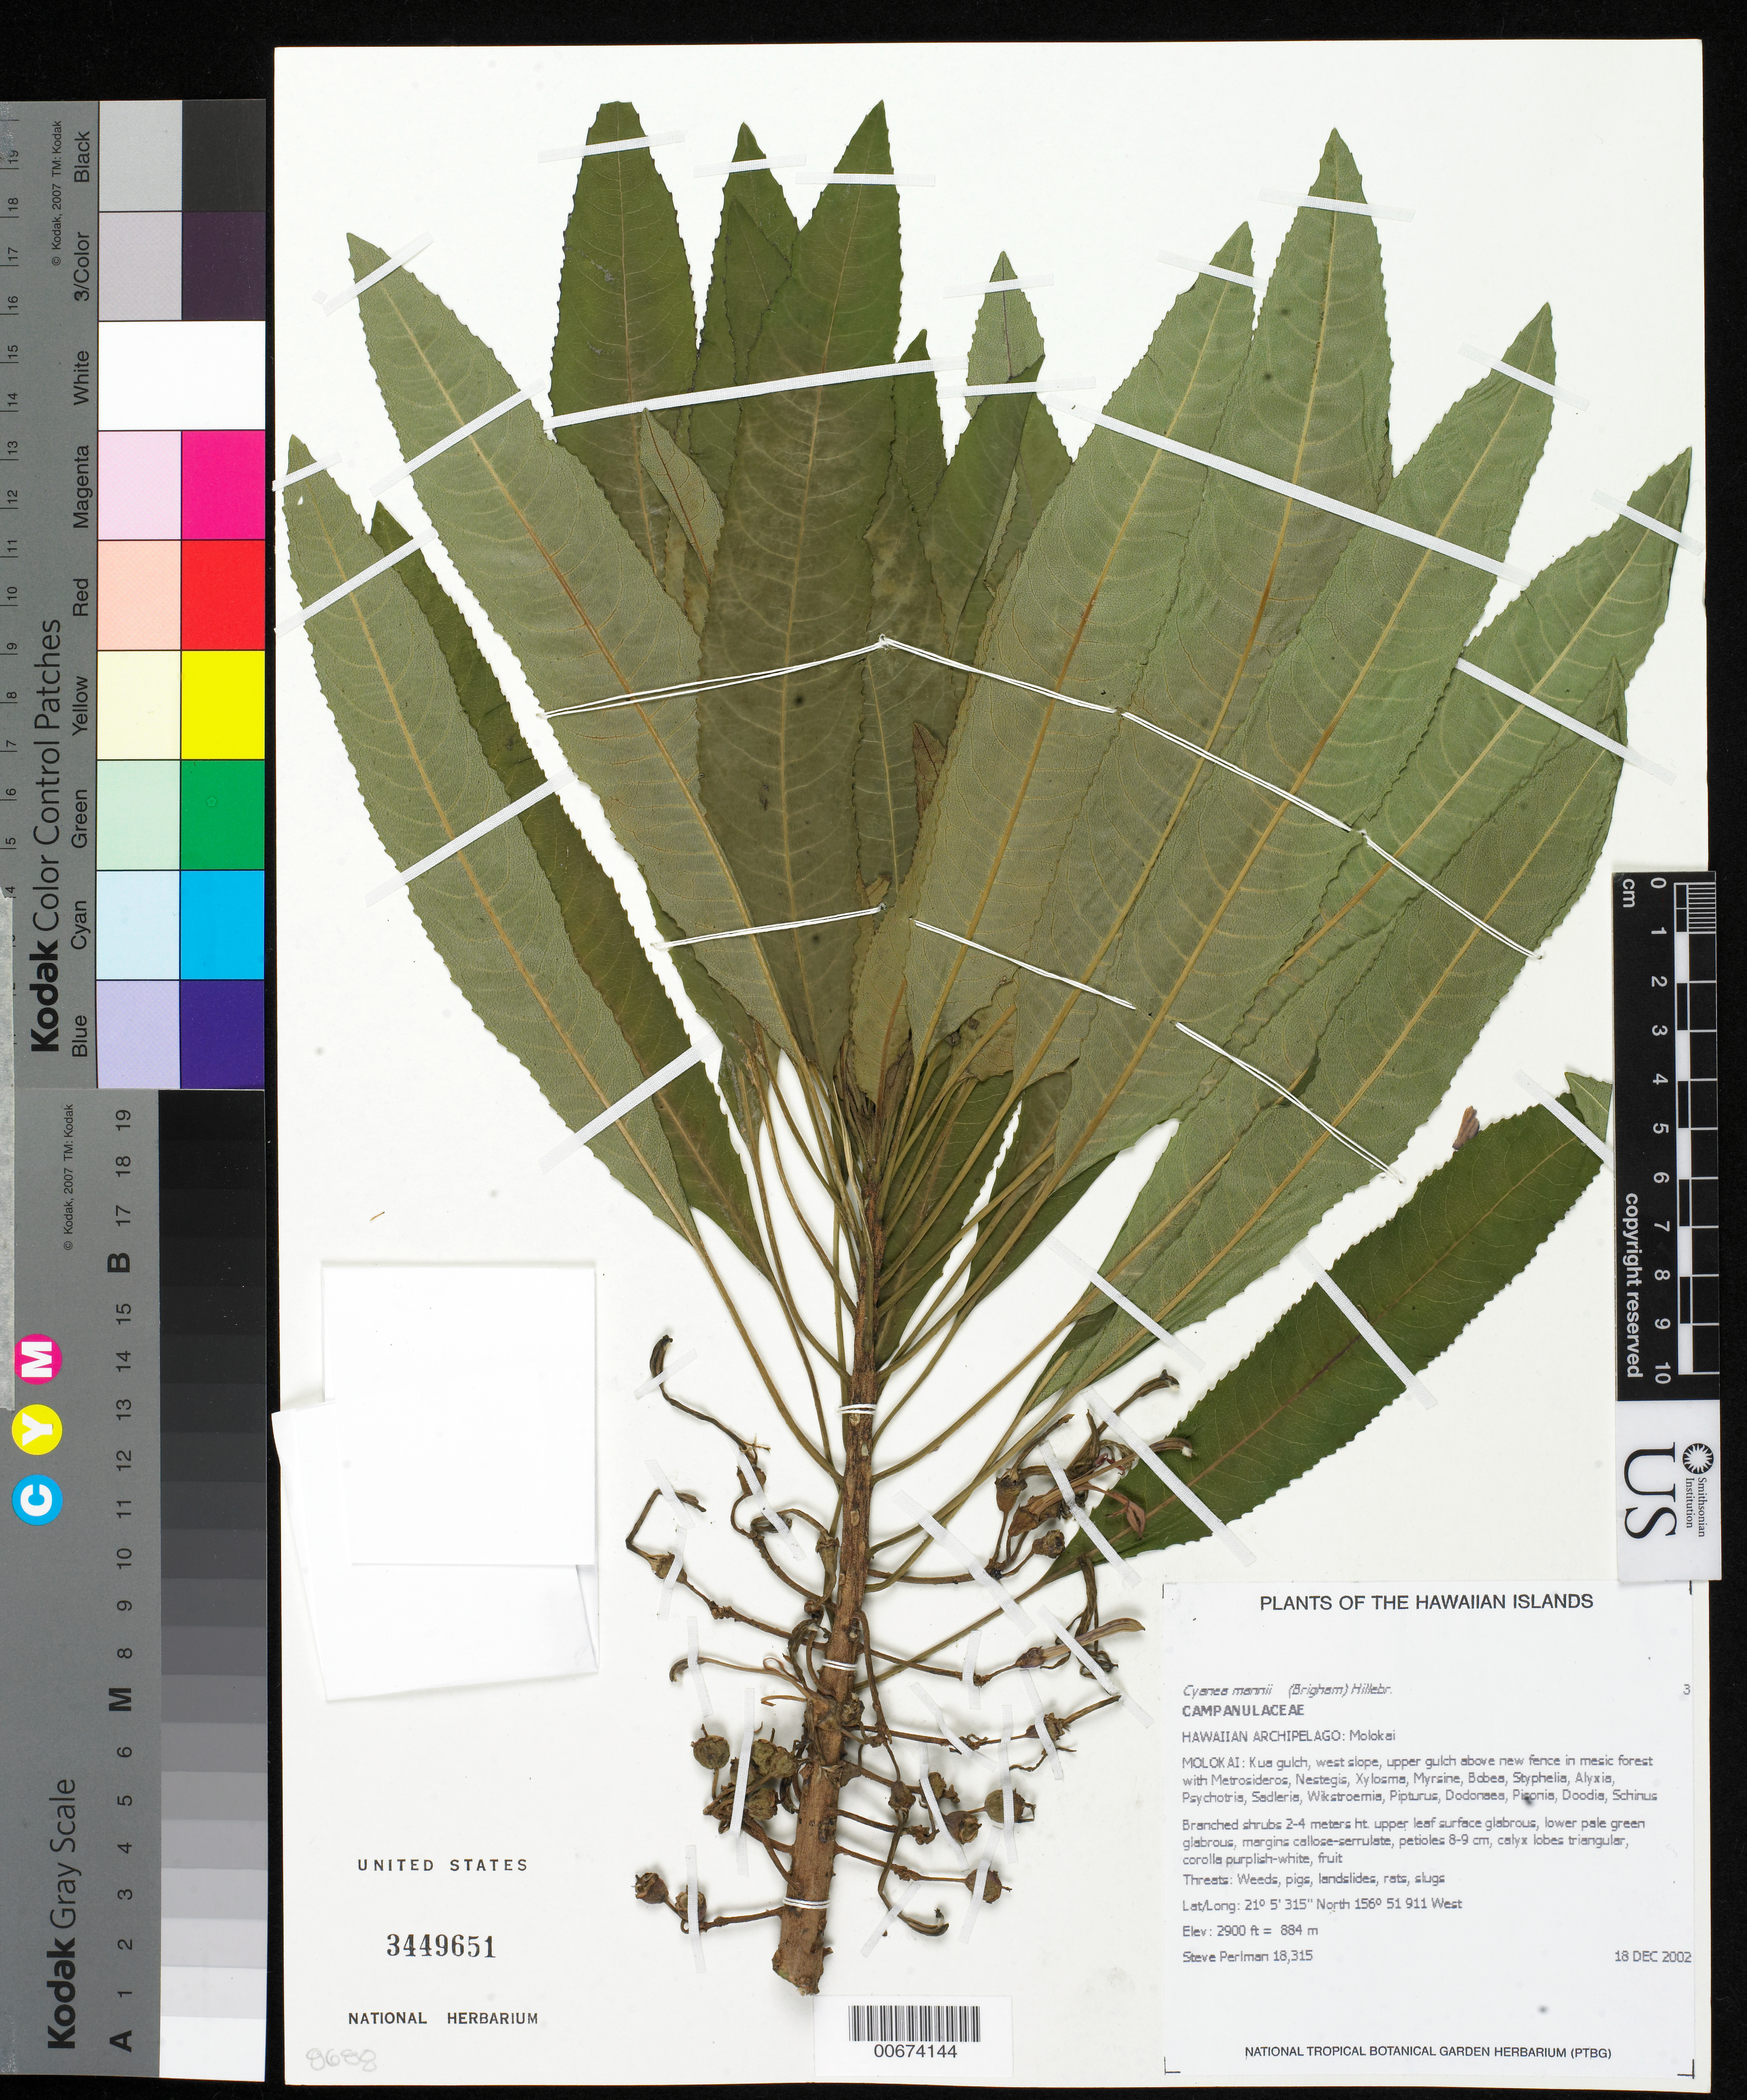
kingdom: Plantae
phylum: Tracheophyta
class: Magnoliopsida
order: Asterales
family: Campanulaceae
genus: Cyanea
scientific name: Cyanea mannii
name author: (Brigham ex H. Mann) Hillebr.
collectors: S. P. Perlman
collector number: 18315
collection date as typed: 18 Dec 2002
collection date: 2002-12-18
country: United States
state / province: Hawaii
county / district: Maui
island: Moloka'i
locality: Kua gulch, W slope, upper gulch above new fence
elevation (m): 884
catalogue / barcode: US 3449651